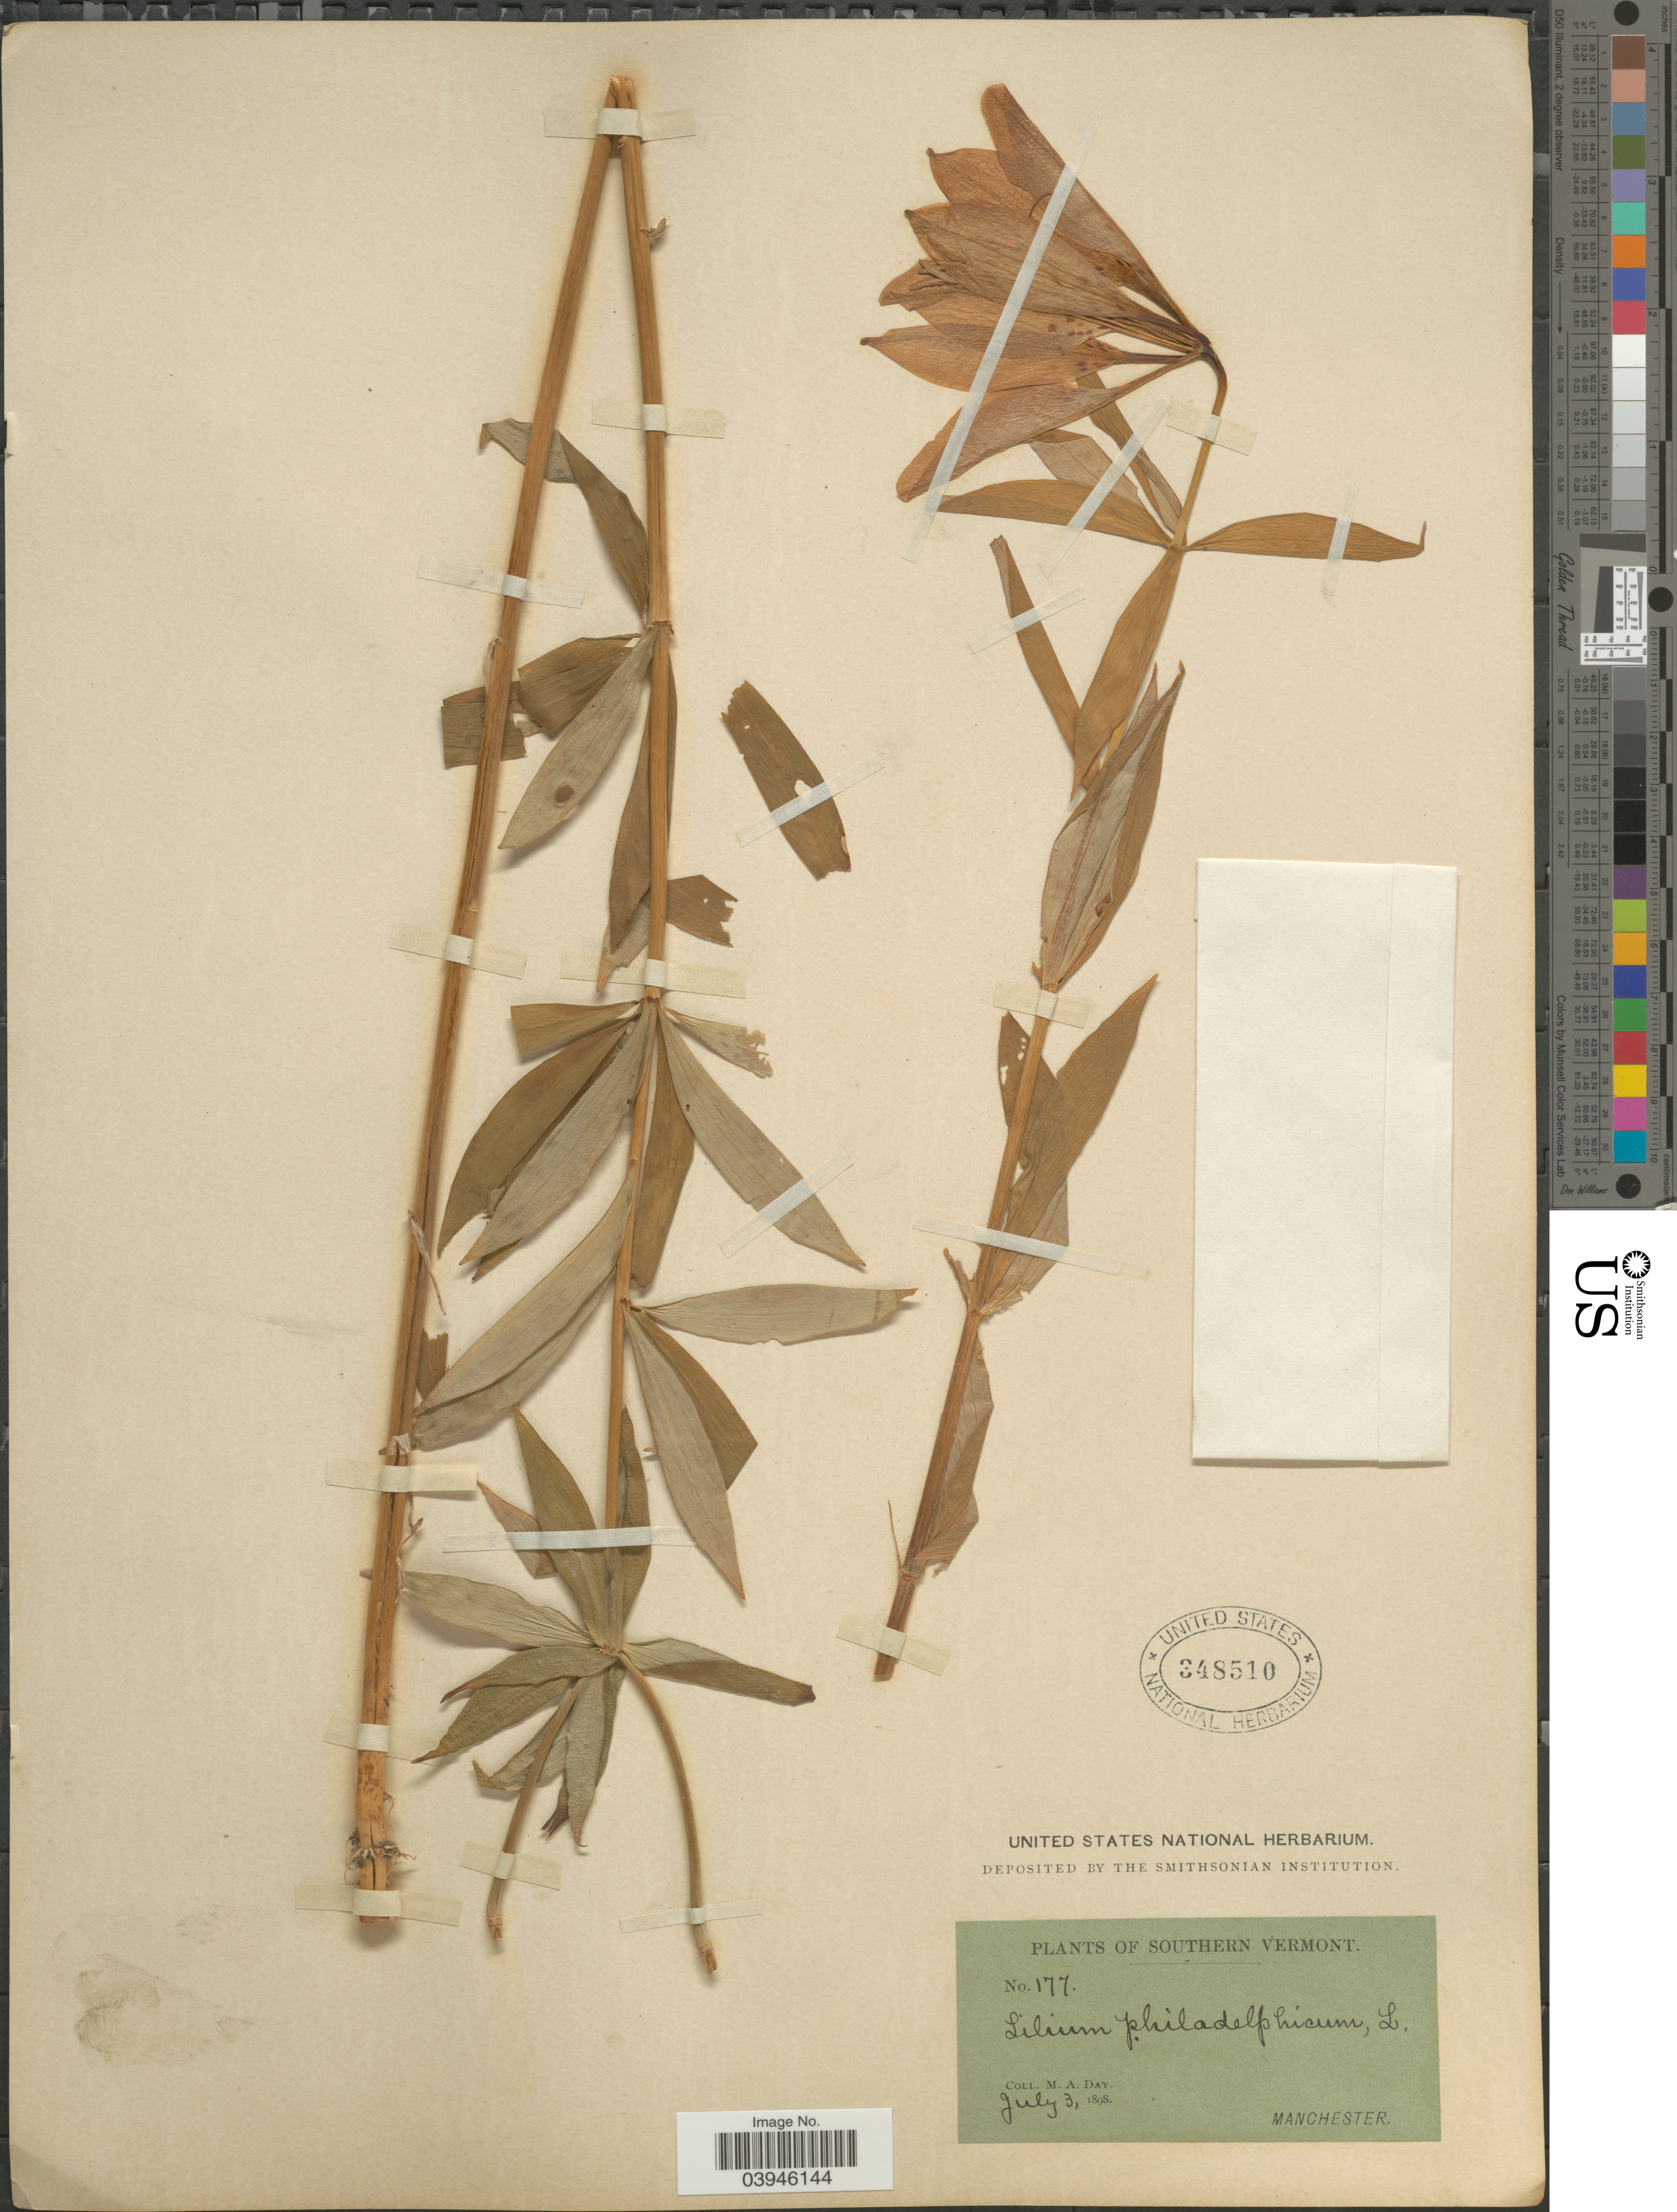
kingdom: Plantae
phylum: Tracheophyta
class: Liliopsida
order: Liliales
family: Liliaceae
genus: Lilium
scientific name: Lilium philadelphicum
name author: L.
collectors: M. Day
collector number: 177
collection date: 1898-07-03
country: United States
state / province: Vermont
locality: Southern Vermont. Manchester.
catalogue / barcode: US 348510